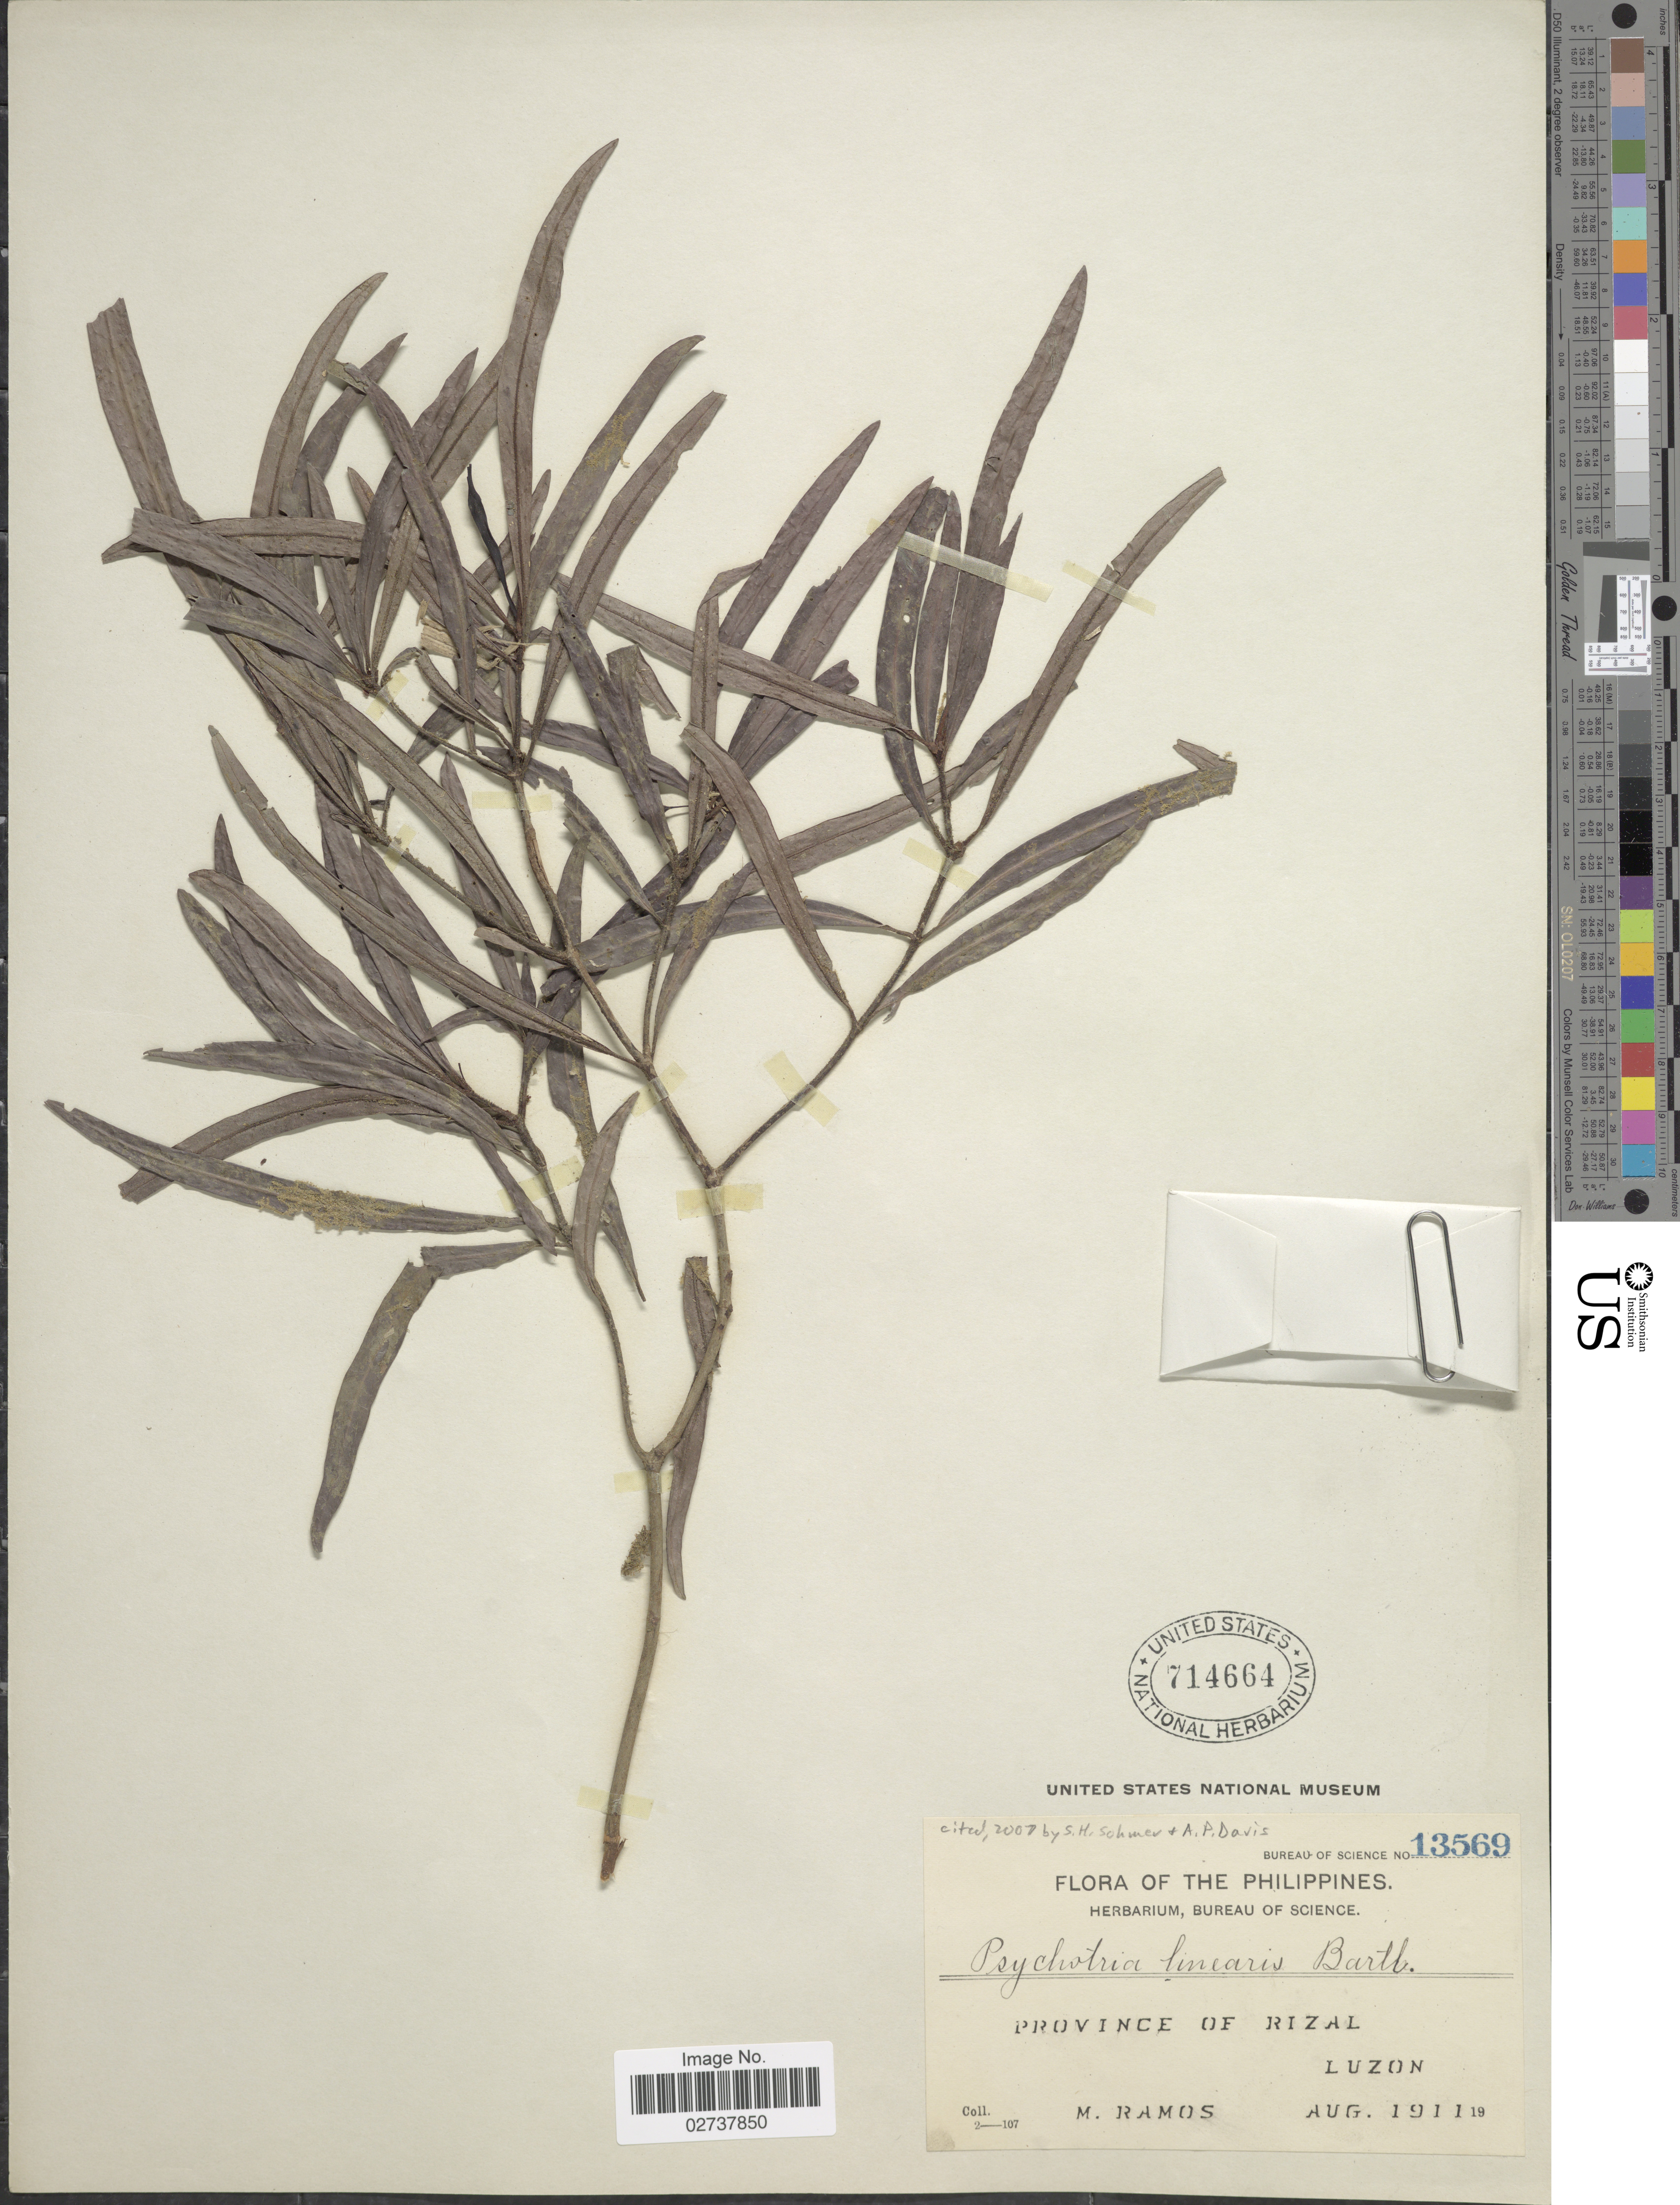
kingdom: Plantae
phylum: Tracheophyta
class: Magnoliopsida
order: Gentianales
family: Rubiaceae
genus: Psychotria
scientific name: Psychotria linearis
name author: Bartl. ex DC.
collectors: M. Ramos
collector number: Bureau of Science 13569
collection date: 1911-08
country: Philippines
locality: Province of Rizal, Luzon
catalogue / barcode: US 714664